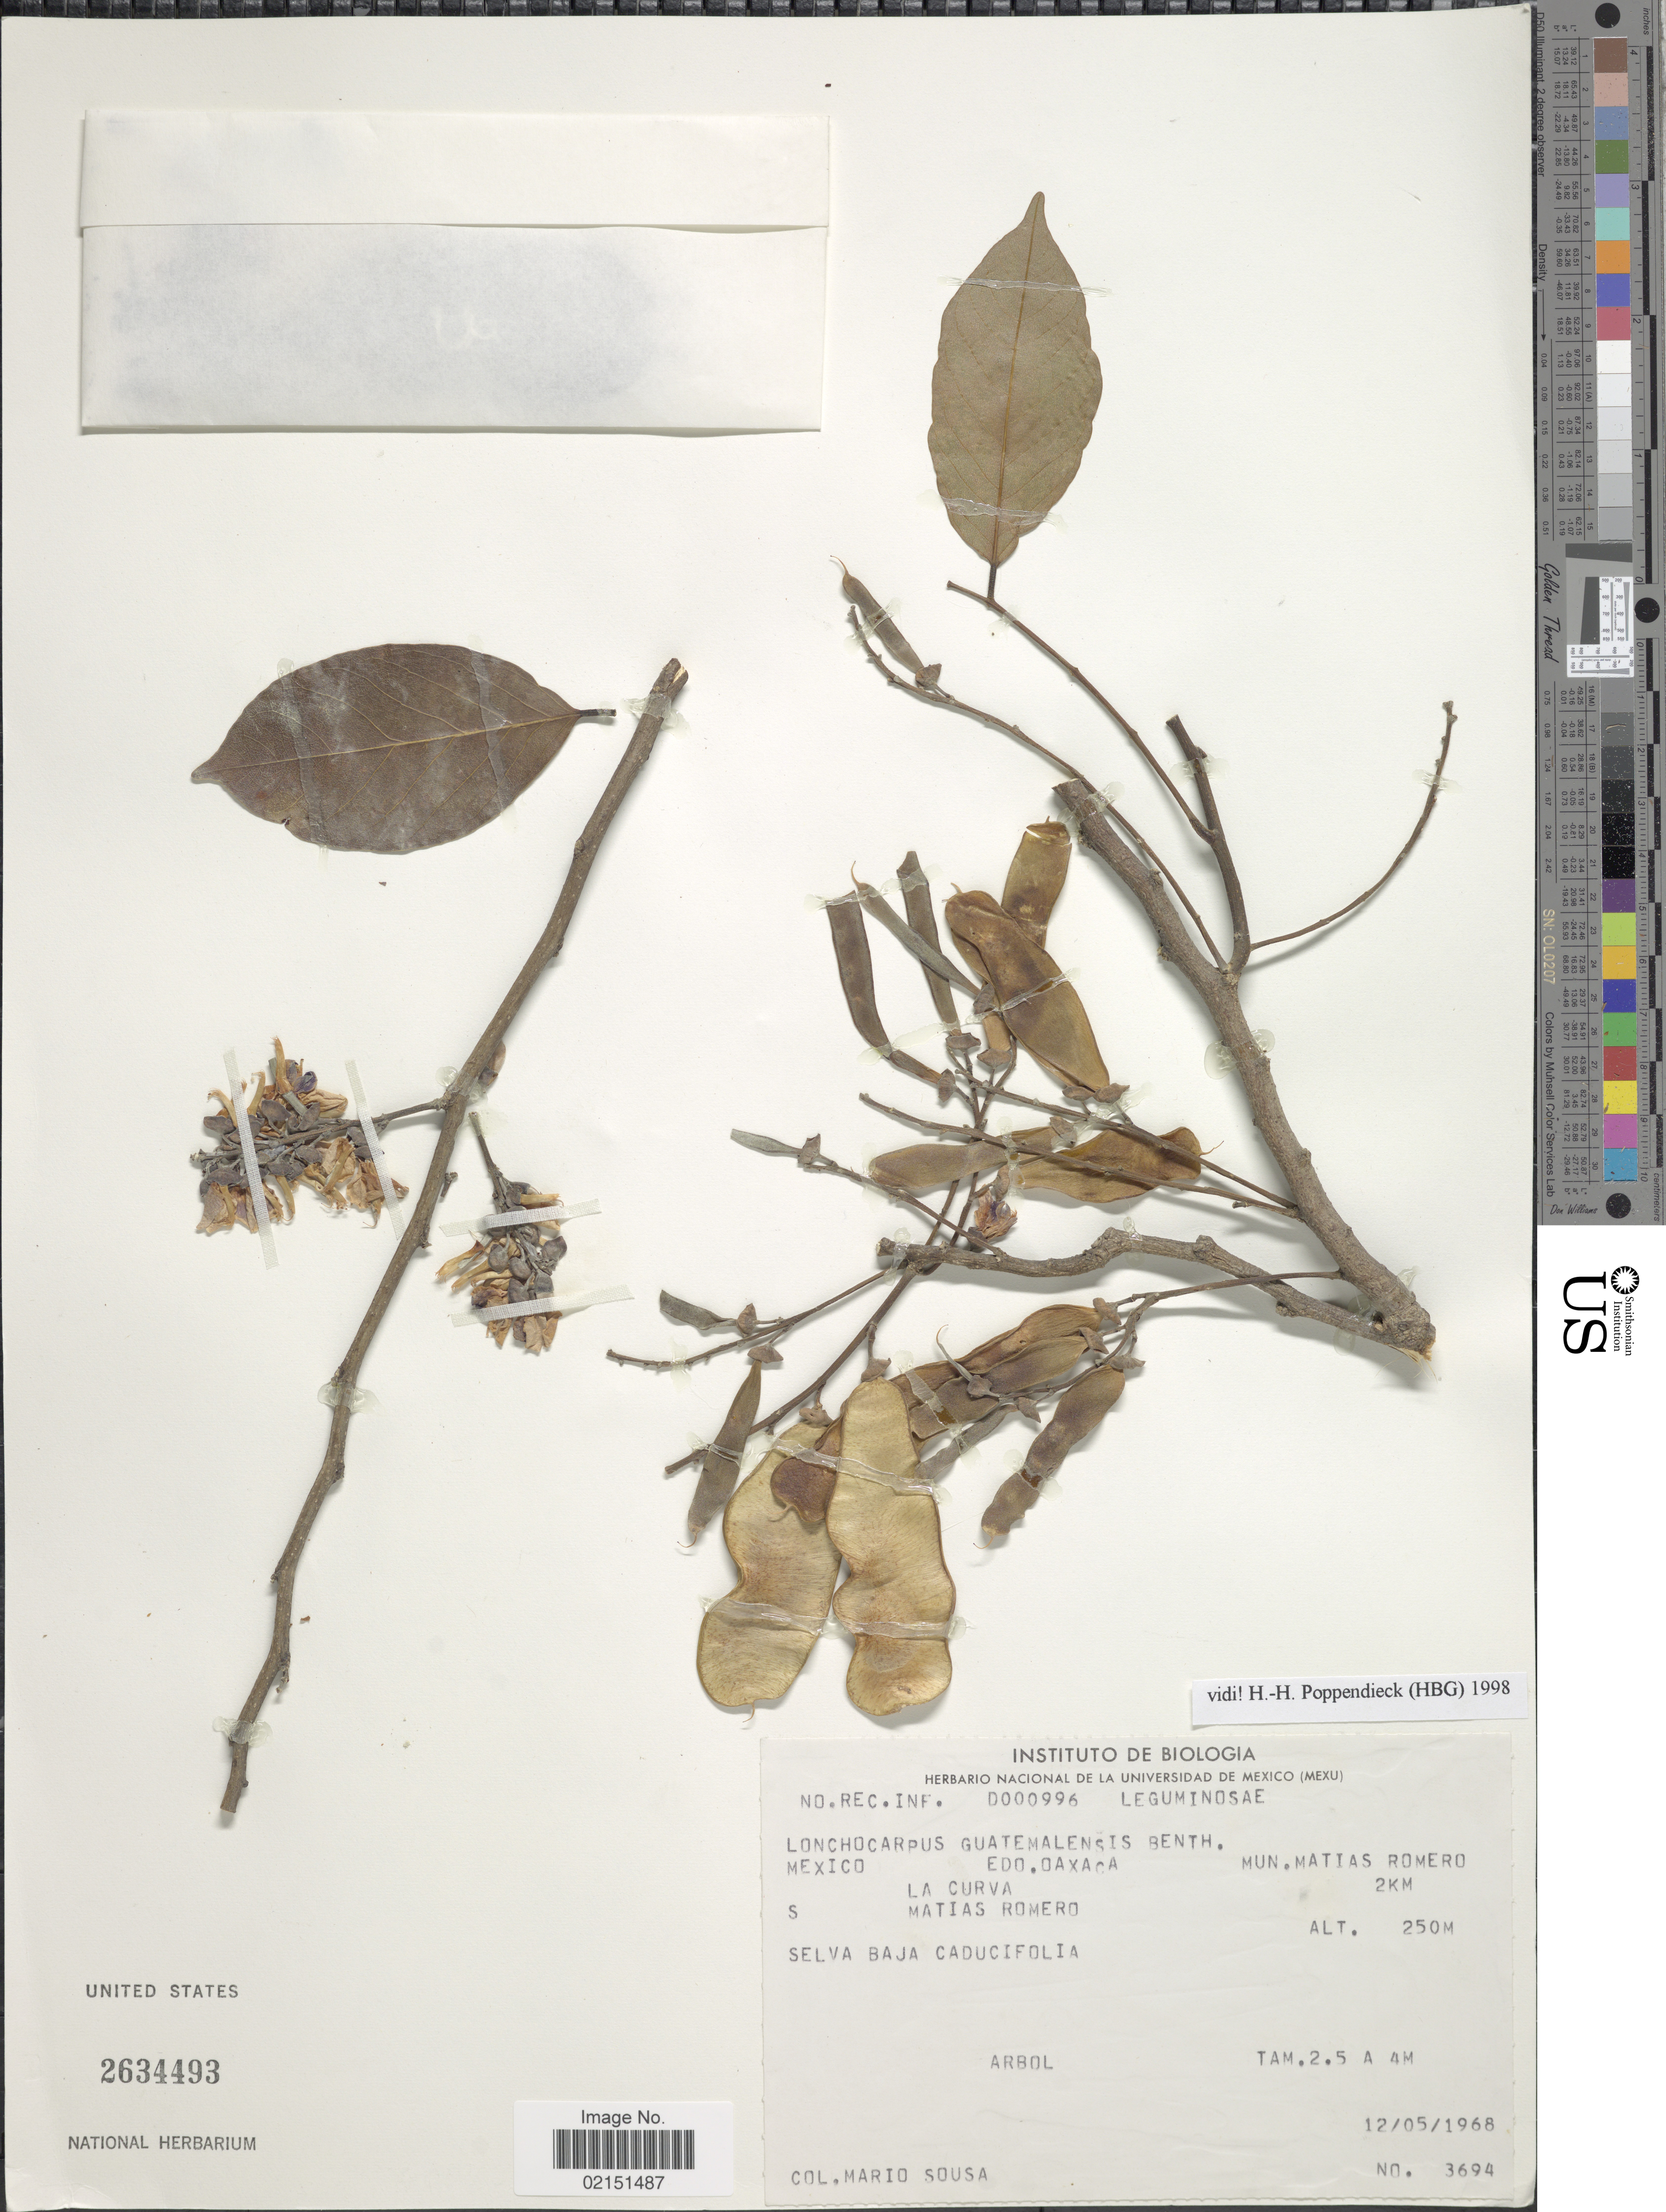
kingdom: Plantae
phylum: Tracheophyta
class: Magnoliopsida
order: Fabales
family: Fabaceae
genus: Lonchocarpus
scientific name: Lonchocarpus guatemalensis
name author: Benth.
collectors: M. Sousa S.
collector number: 3694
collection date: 1968-05-12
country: Mexico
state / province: Oaxaca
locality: Mexico. Edo. Oaxaca. Mun. Matias Romero. S Matias Romero 2 km. Selva baja caducifolia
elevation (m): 250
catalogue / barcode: US 2634493